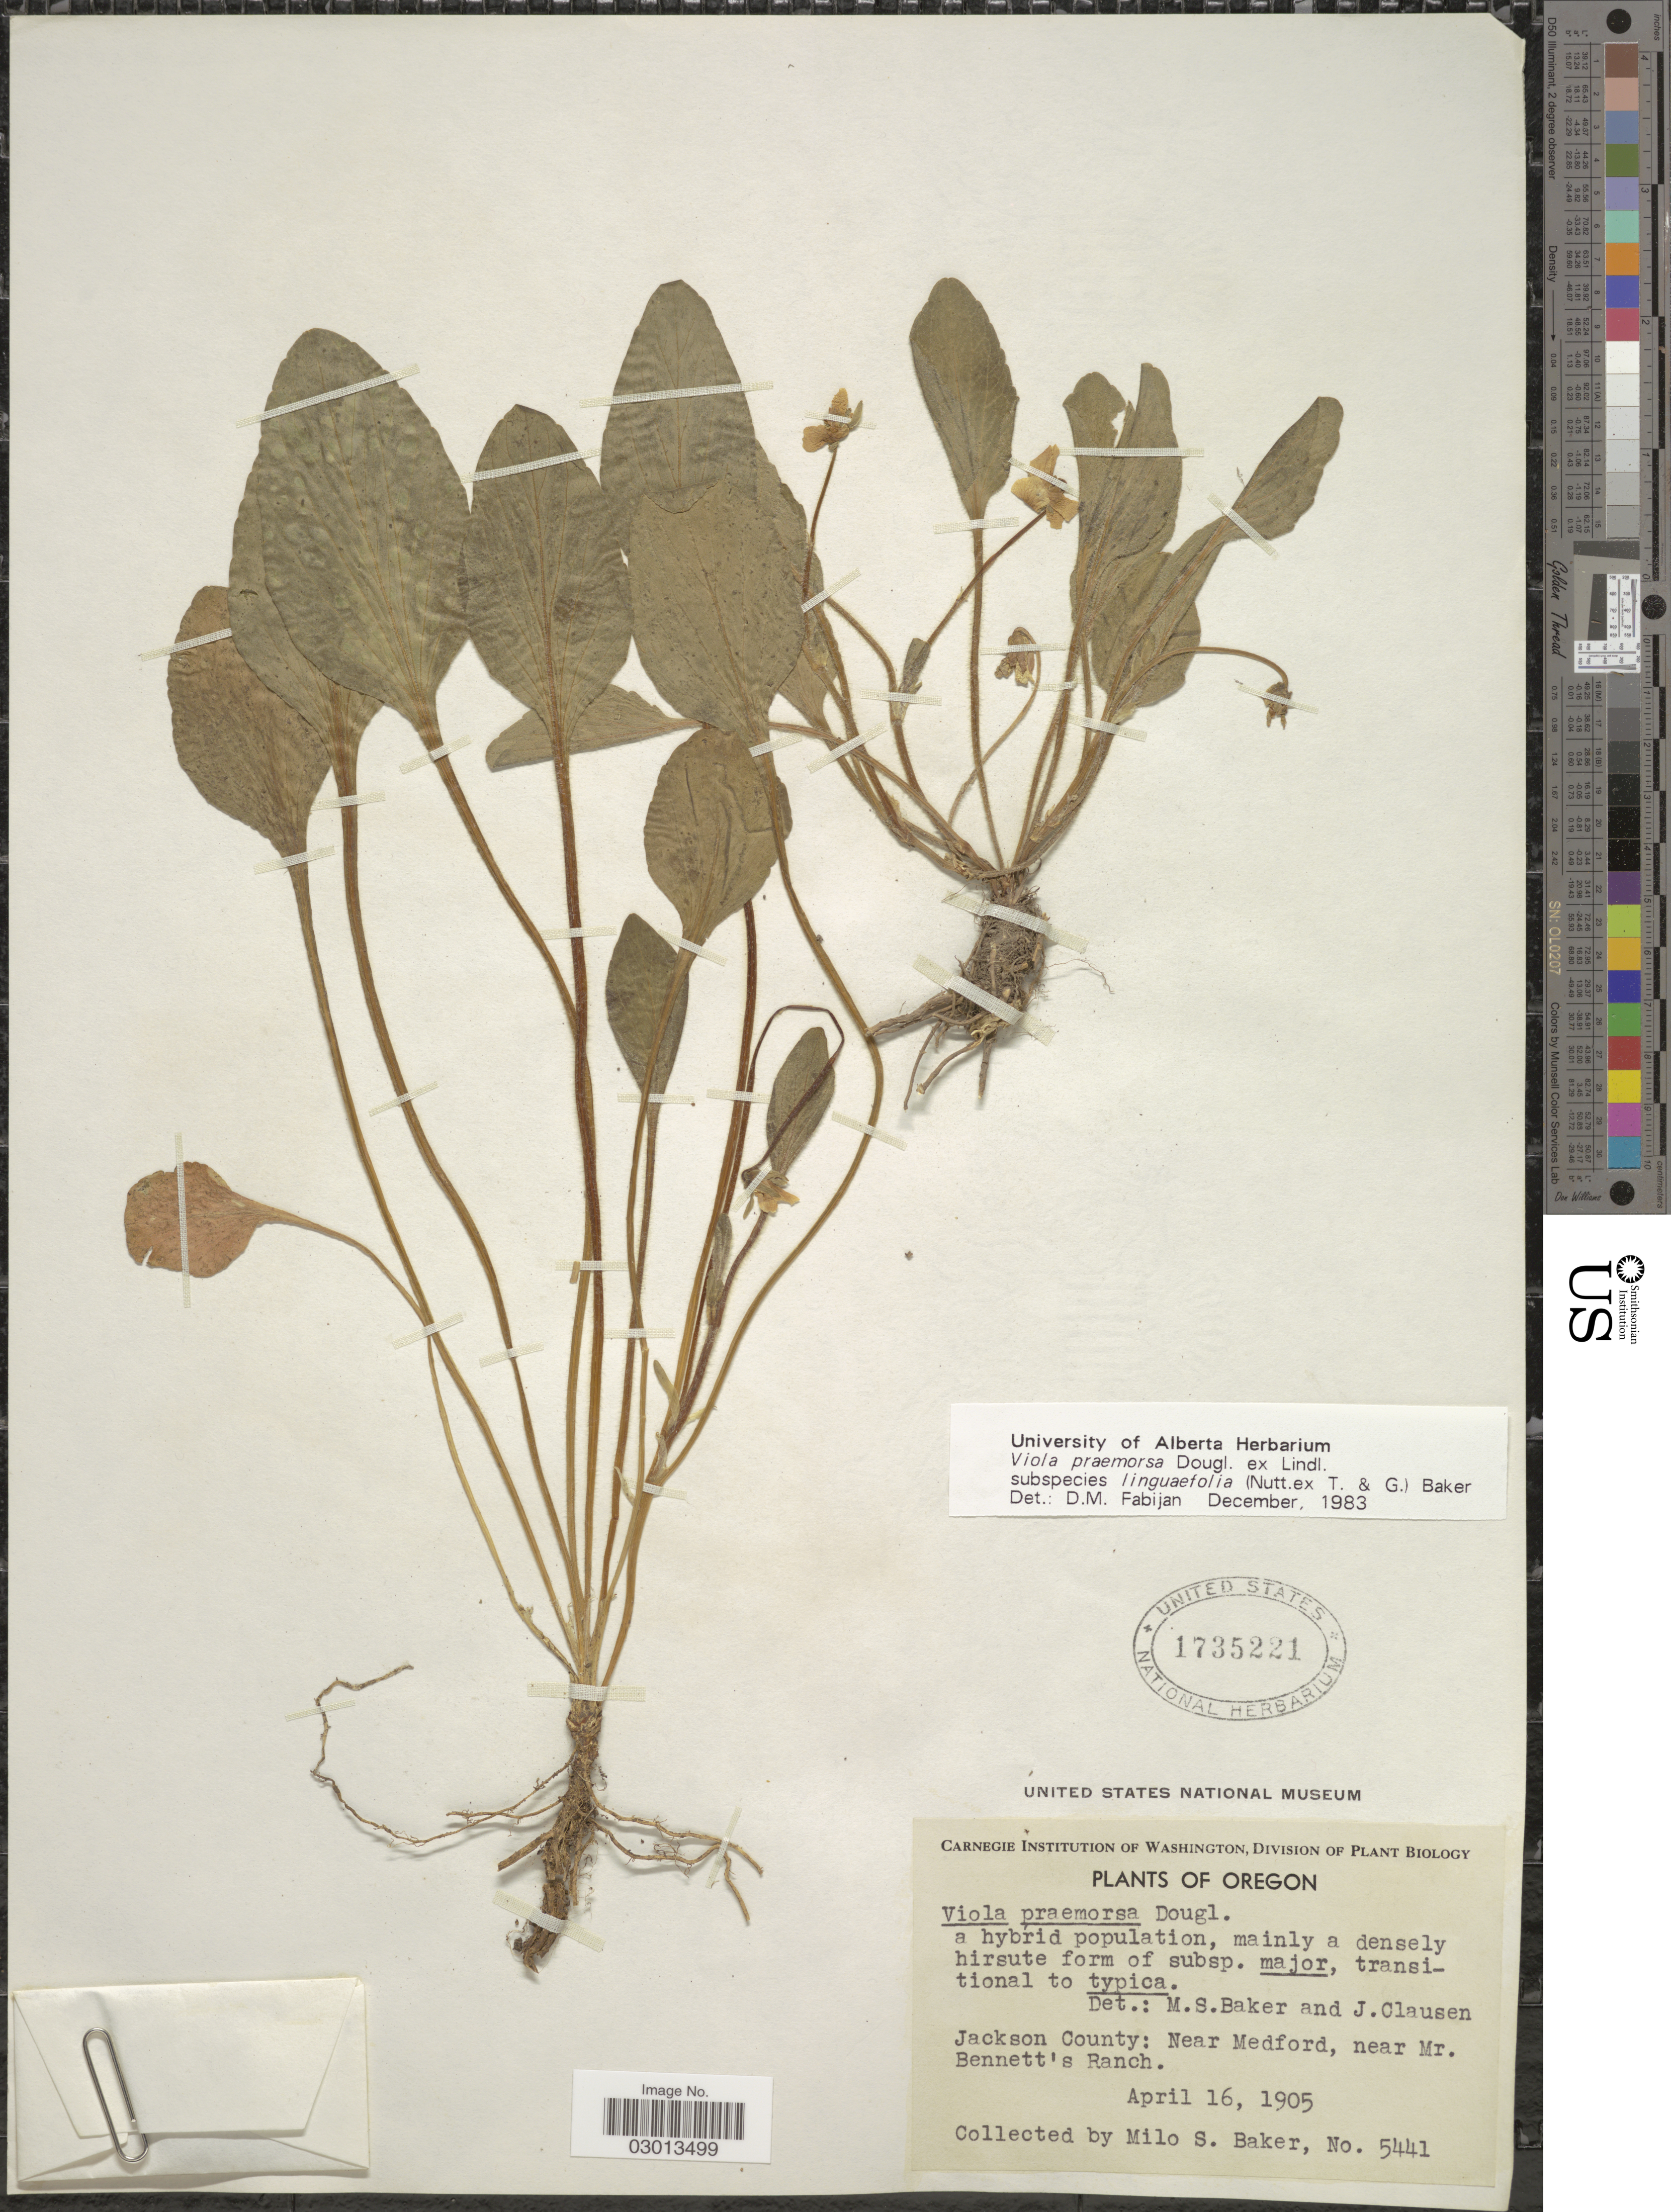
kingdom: Plantae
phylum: Tracheophyta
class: Magnoliopsida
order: Malpighiales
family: Violaceae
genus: Viola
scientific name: Viola praemorsa subsp. linguifolia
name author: (Nutt.) M.S. Baker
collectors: M. S. Baker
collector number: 5441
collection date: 1905-04-16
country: United States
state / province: Oregon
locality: Jackson County: Near Medford, near Mr. Bennett's Ranch.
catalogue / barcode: US 1735221